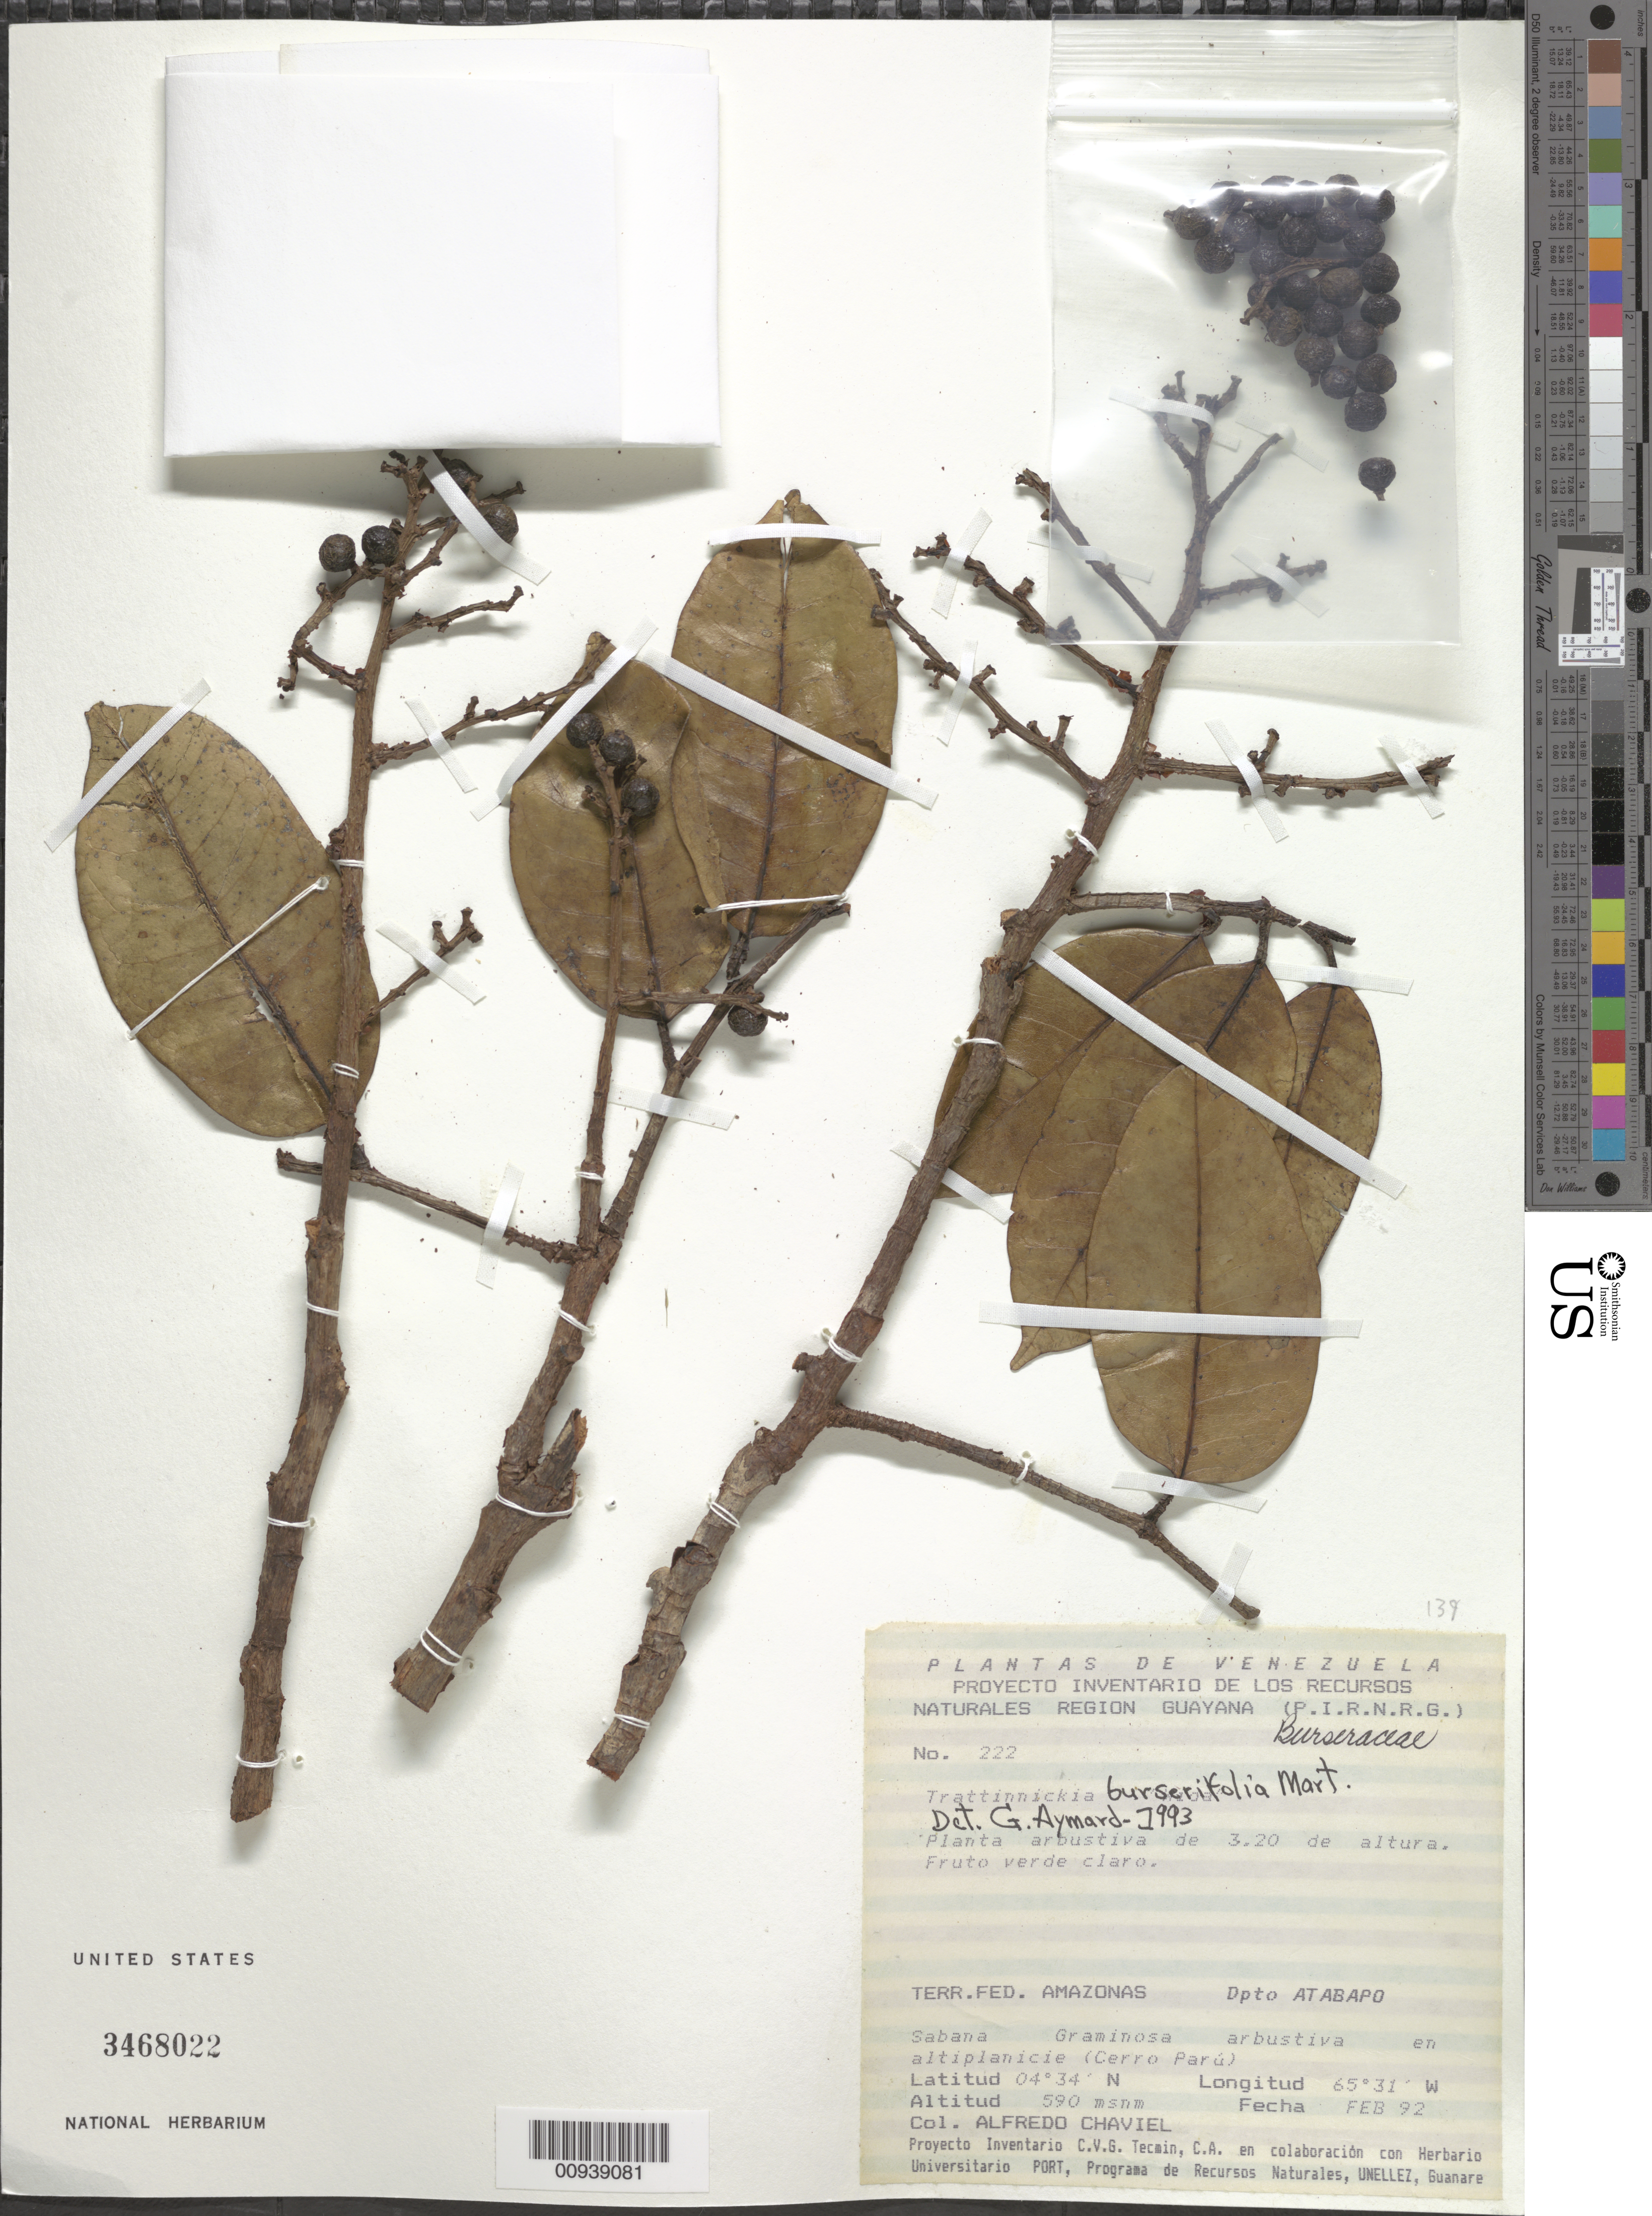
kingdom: Plantae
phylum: Tracheophyta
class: Magnoliopsida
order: Sapindales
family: Burseraceae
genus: Trattinnickia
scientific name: Trattinnickia burserifolia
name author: Mart.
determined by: Aymard C., G. A., (PORT), Univ. Nac. Exp. de los Llanos Ezequiel Zamora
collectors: A. Chaviel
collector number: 222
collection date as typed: Feb-92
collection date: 1992-02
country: Venezuela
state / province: Amazonas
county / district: Atabapo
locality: Cerro Parú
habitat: Sabana graminosa arbustiva en altiplanicie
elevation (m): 590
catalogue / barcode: US 3468022